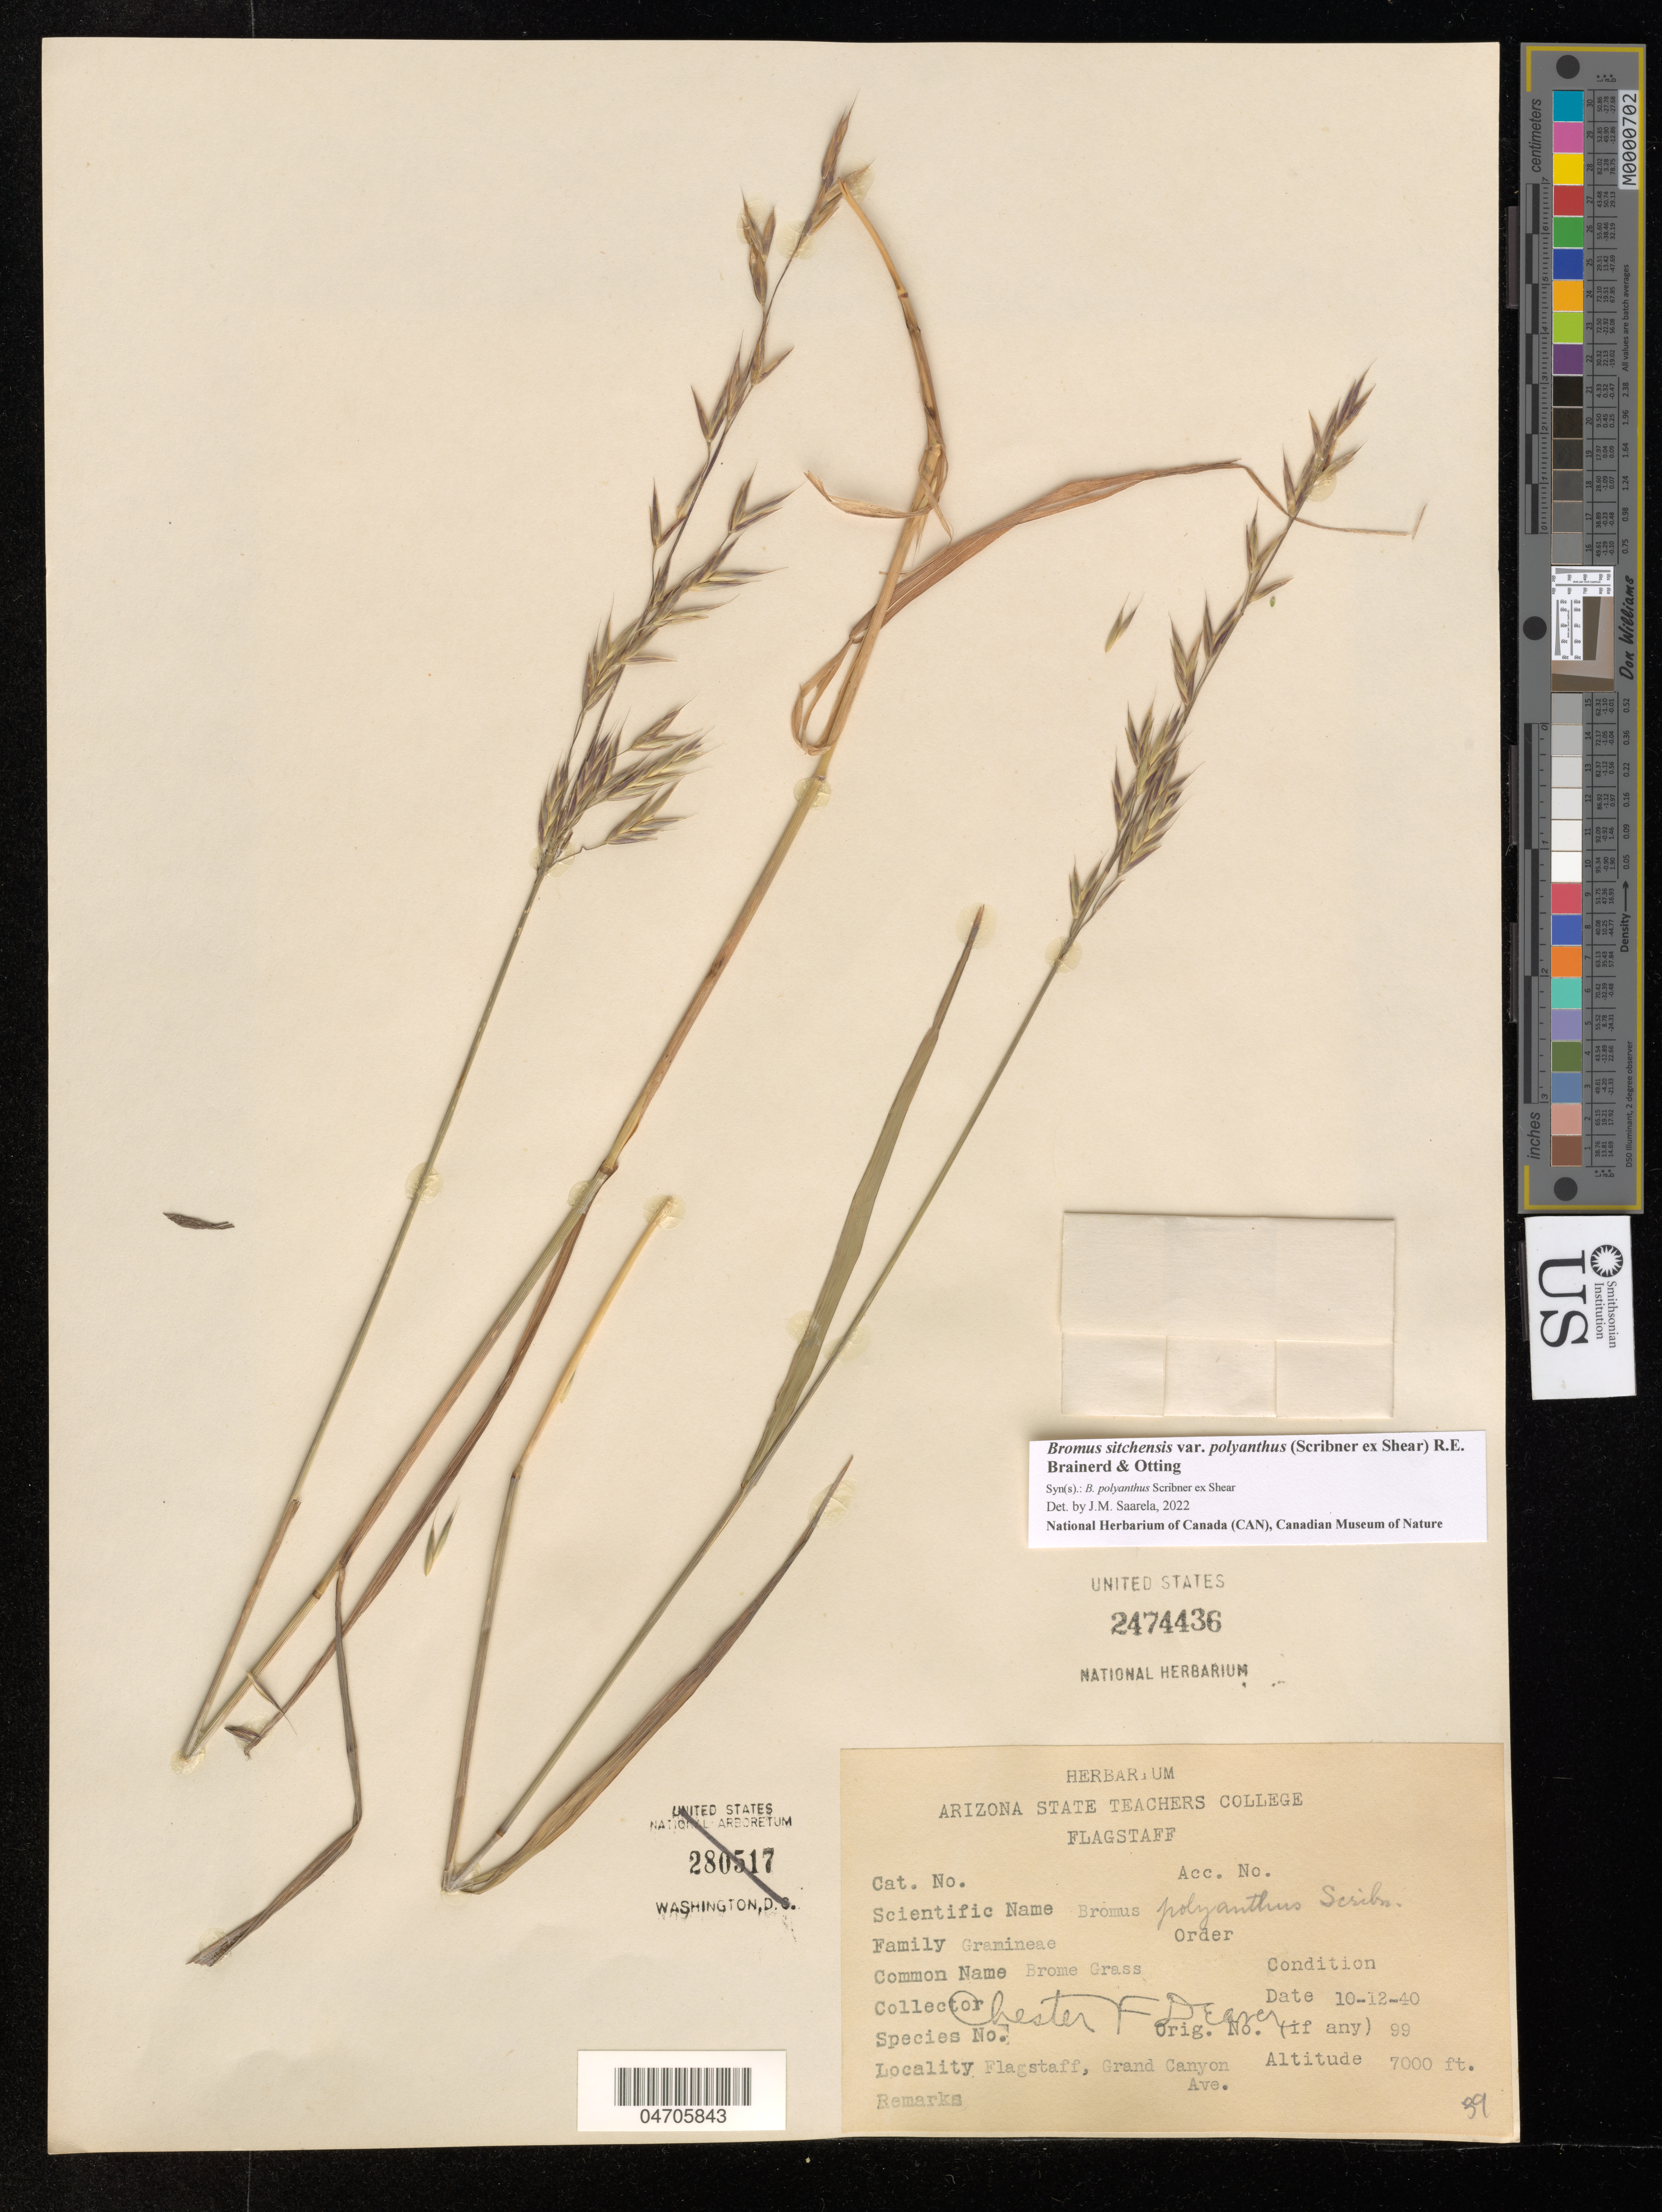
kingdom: Plantae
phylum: Tracheophyta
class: Liliopsida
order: Poales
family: Poaceae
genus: Bromus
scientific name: Bromus sitchensis var. polyanthus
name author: (Scribn. ex Shear) R.E. Brainerd & Otting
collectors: C. Deaver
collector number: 99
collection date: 1940-10-12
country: United States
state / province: Arizona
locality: Flagstaff, Grand Canyon Ave.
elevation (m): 2134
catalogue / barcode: US 2474436